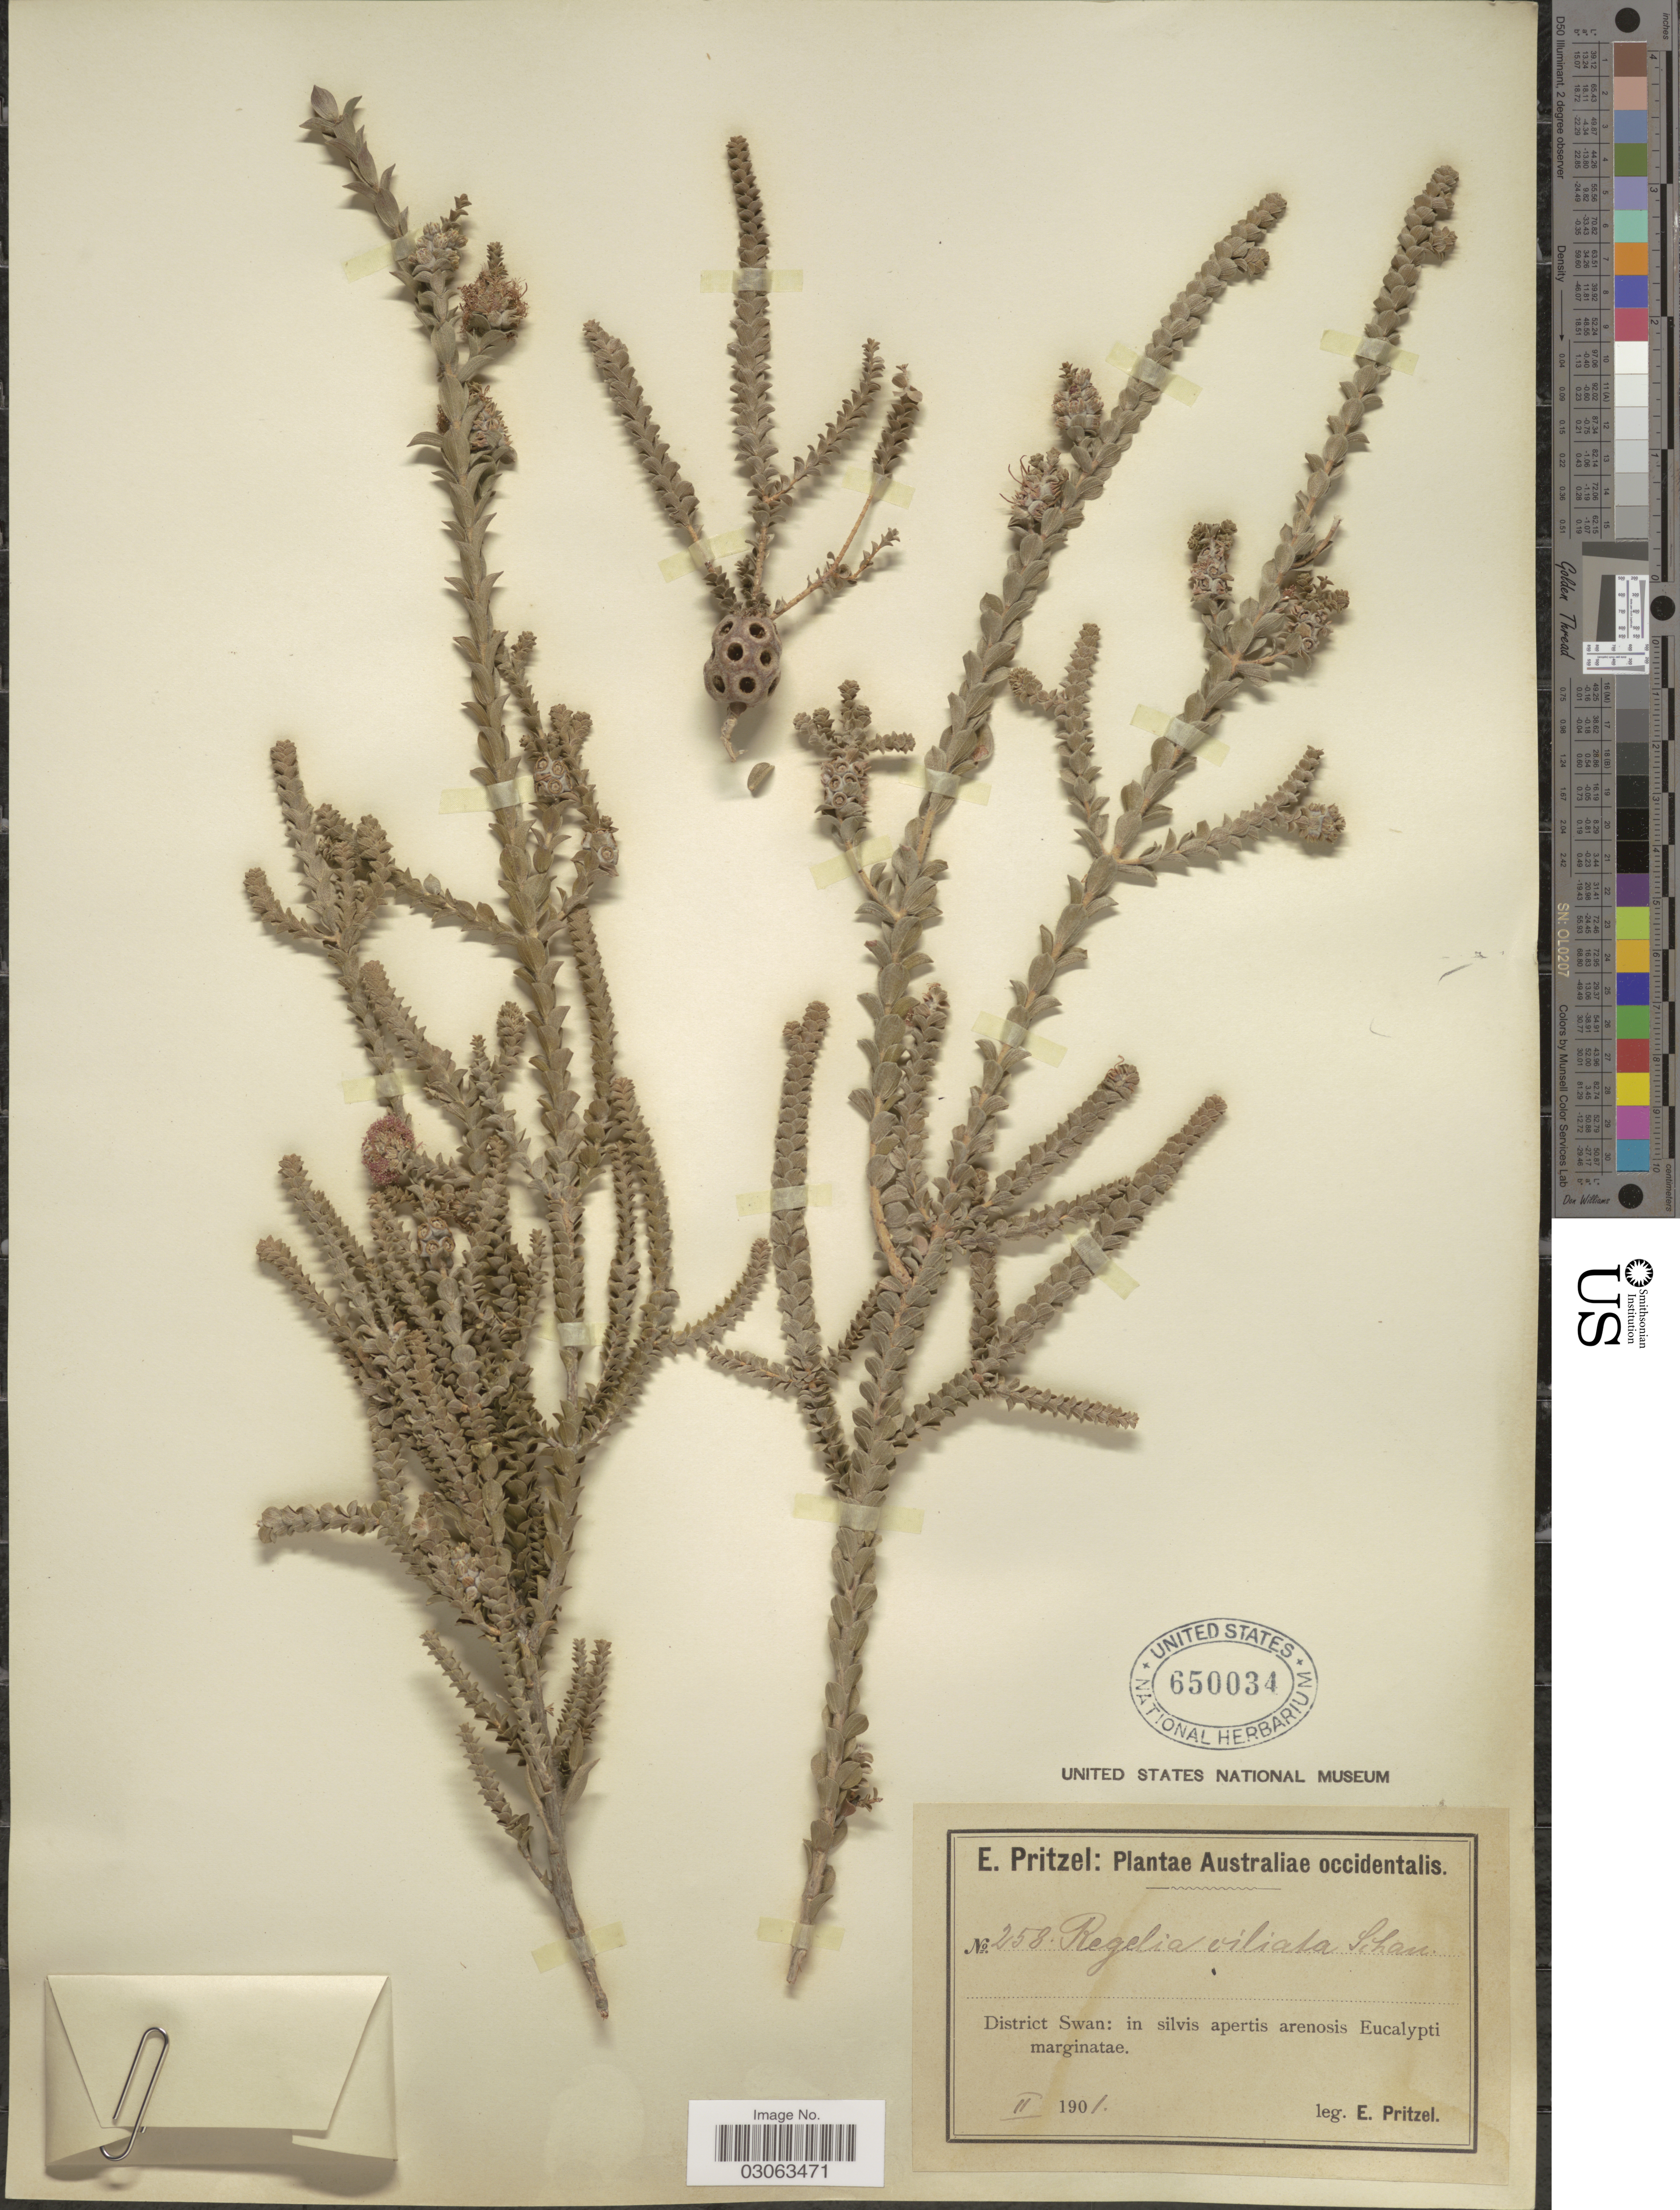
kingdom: Plantae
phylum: Tracheophyta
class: Magnoliopsida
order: Myrtales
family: Myrtaceae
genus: Regelia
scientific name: Regelia ciliata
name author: Schauer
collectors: E. G. Pritzel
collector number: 258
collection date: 1901-02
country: Australia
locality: Australiae occidentalis. District Swan.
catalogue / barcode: US 650034